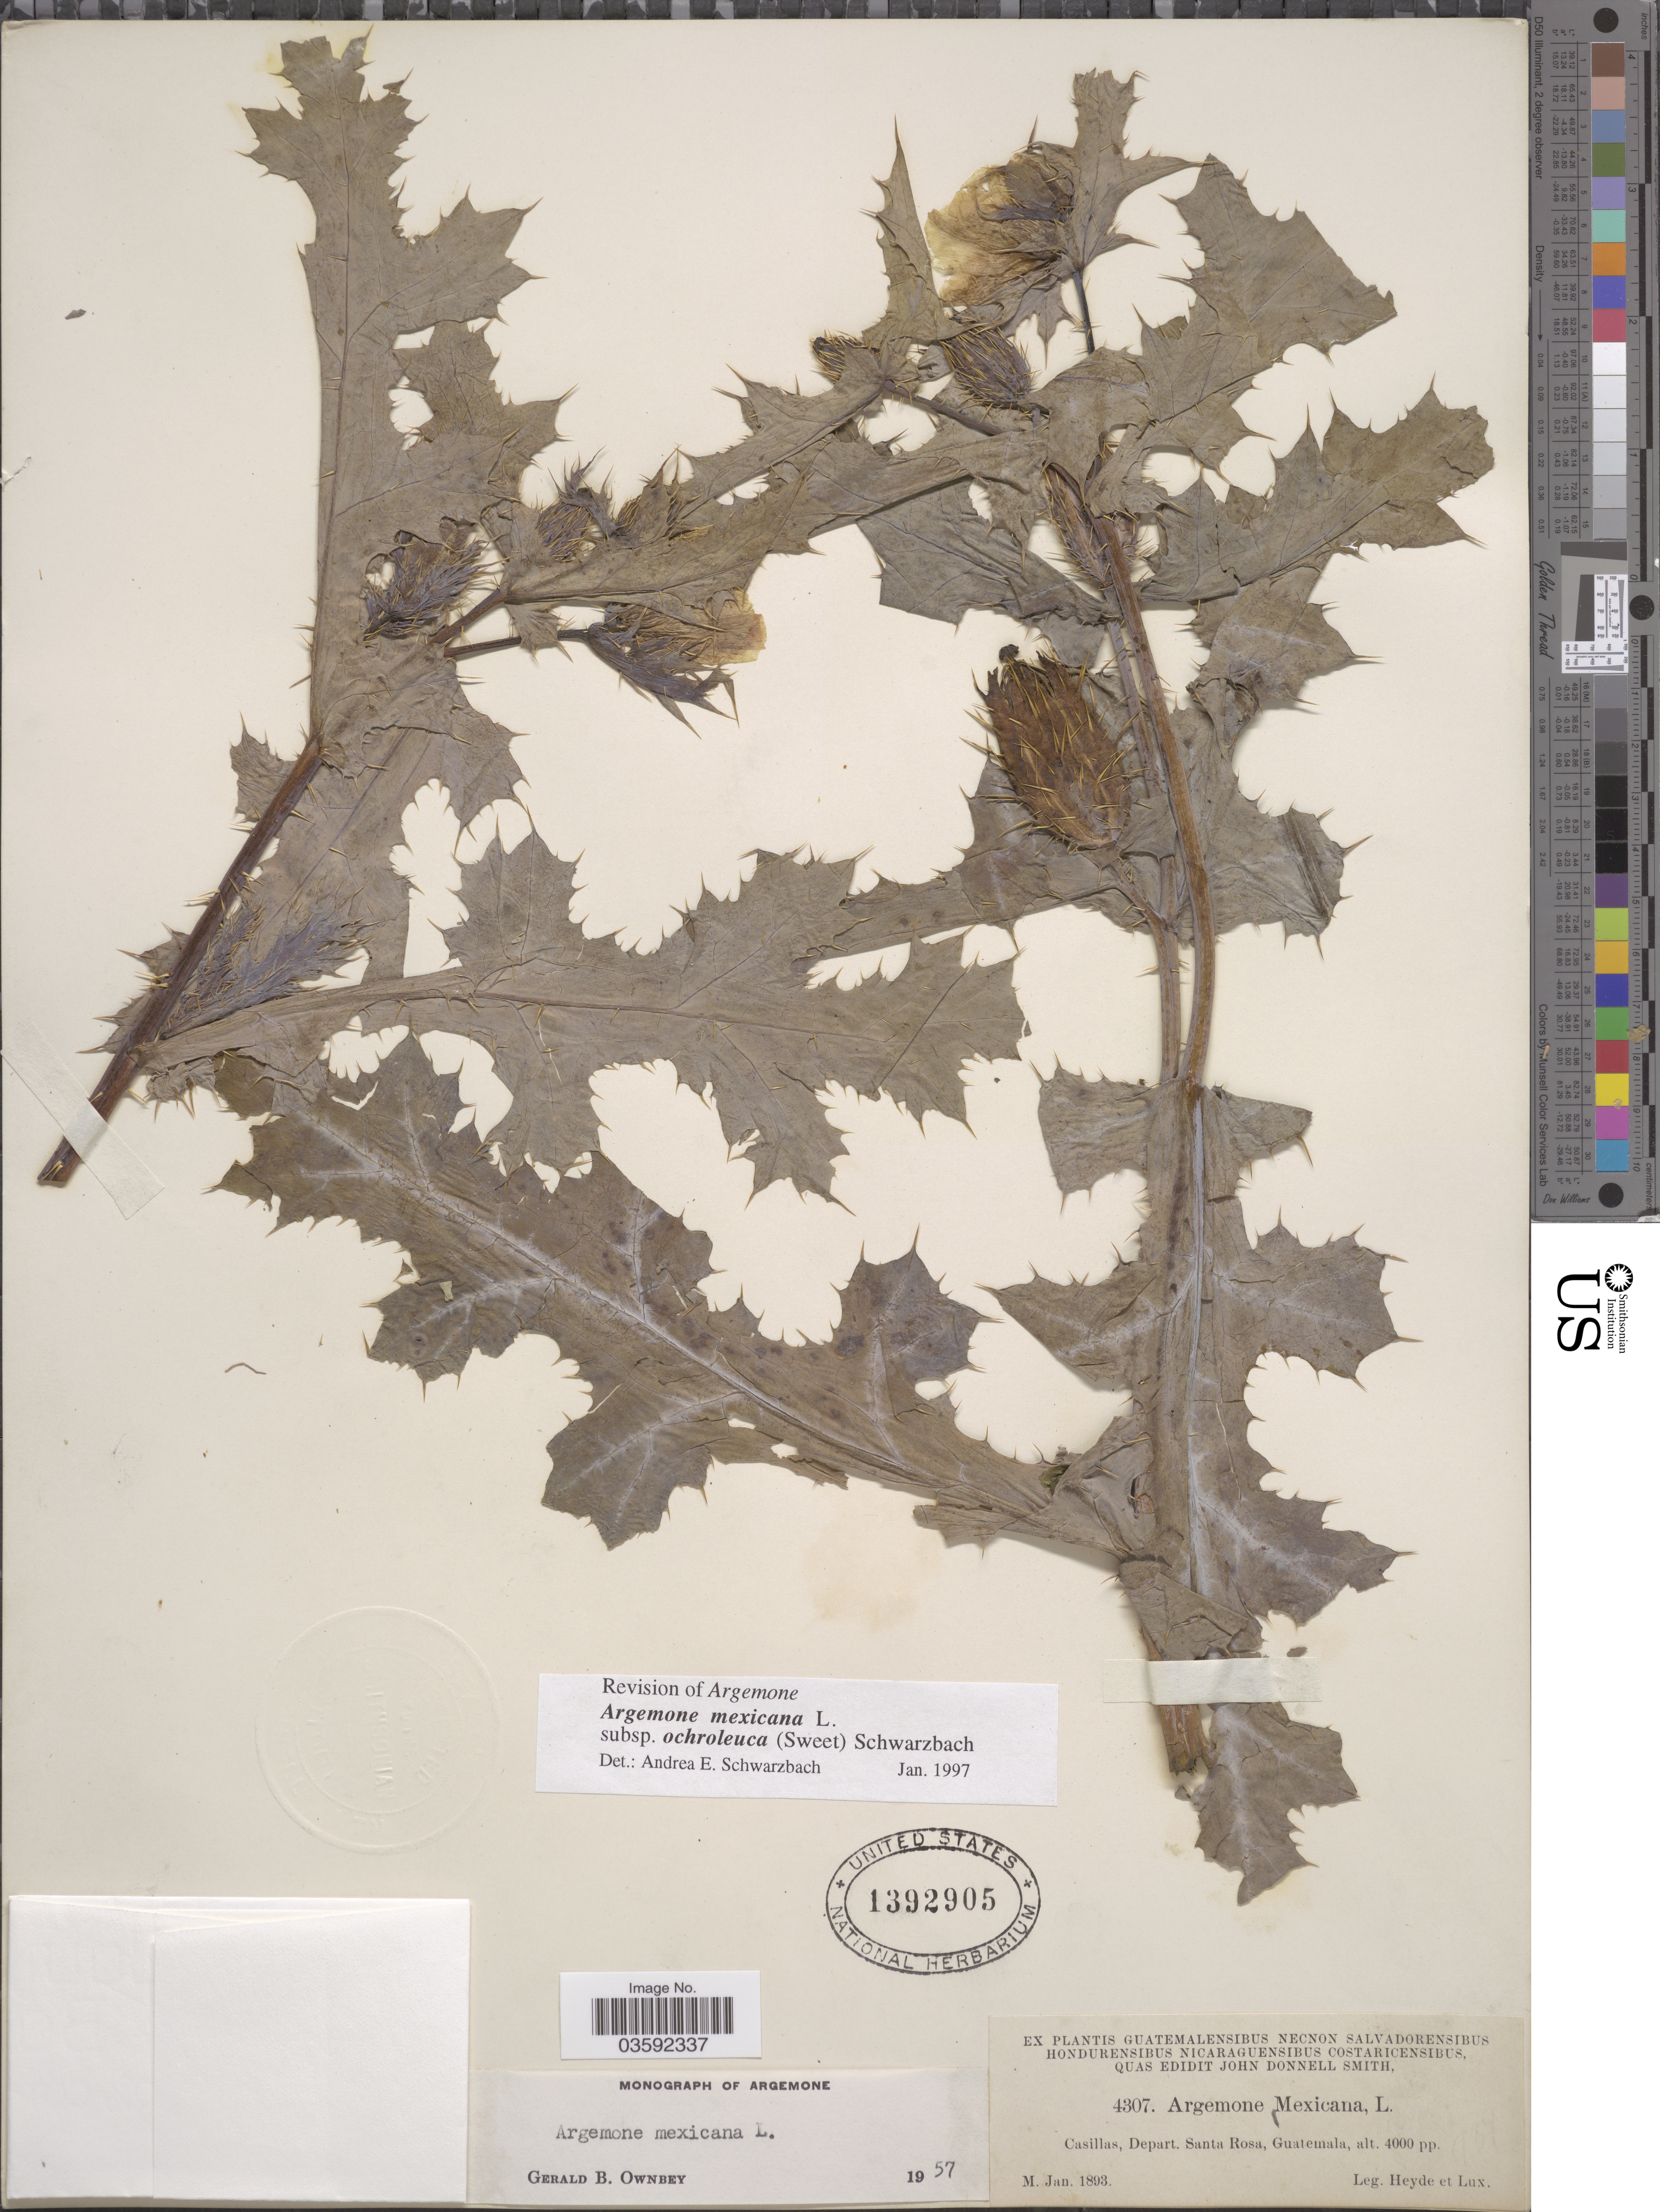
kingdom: Plantae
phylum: Tracheophyta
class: Magnoliopsida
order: Ranunculales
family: Papaveraceae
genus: Argemone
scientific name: Argemone mexicana subsp. ochroleuca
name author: (Sweet) Schwarzbach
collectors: Heyde & Lux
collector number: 4307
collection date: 1893-01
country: Guatemala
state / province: Santa Rosa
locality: Casillas, Depart. Santa Rosa.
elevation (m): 1219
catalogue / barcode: US 1392905